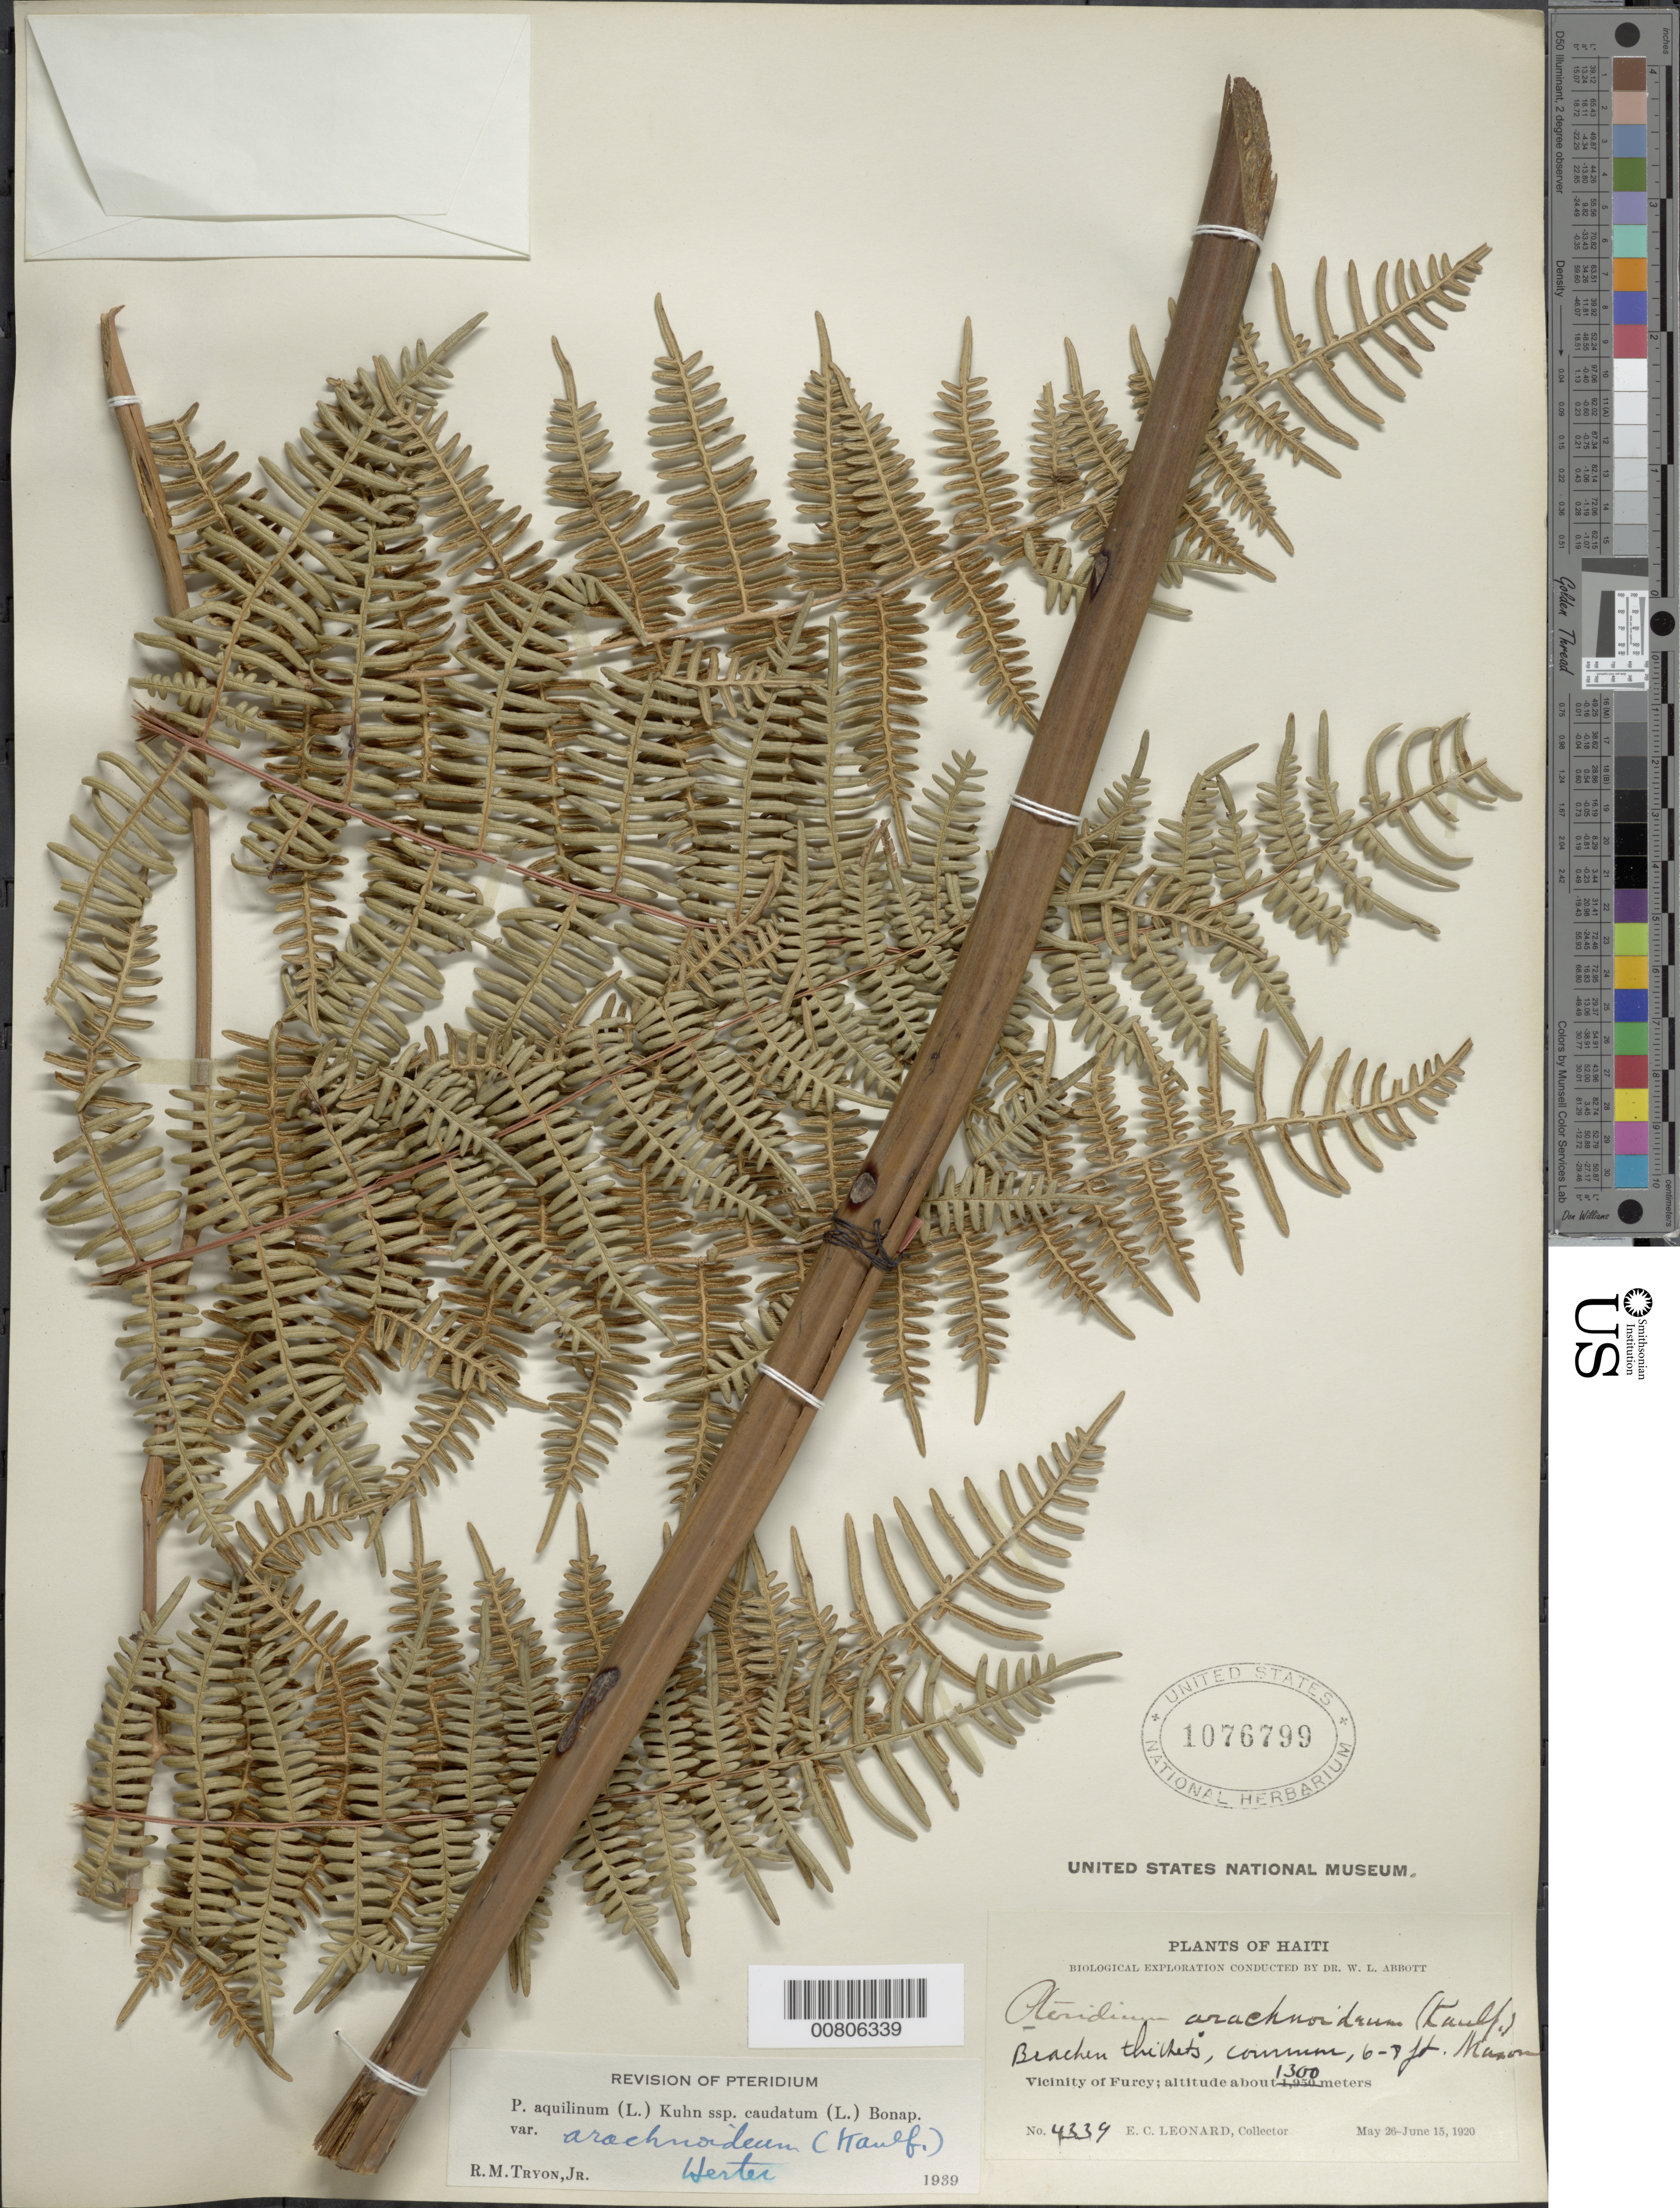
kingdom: Plantae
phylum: Tracheophyta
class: Polypodiopsida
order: Polypodiales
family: Dennstaedtiaceae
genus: Pteridium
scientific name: Pteridium aquilinum var. arachnoideum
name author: (Kaulf.) Herter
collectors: E. C. Leonard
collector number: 4339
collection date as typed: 26 May 1920 to 15 Jun 1920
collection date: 1920-05-26/1920-06-15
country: Haiti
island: Hispaniola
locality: Furcy vicinity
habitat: Brachen thickets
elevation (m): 1300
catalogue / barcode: US 1076799